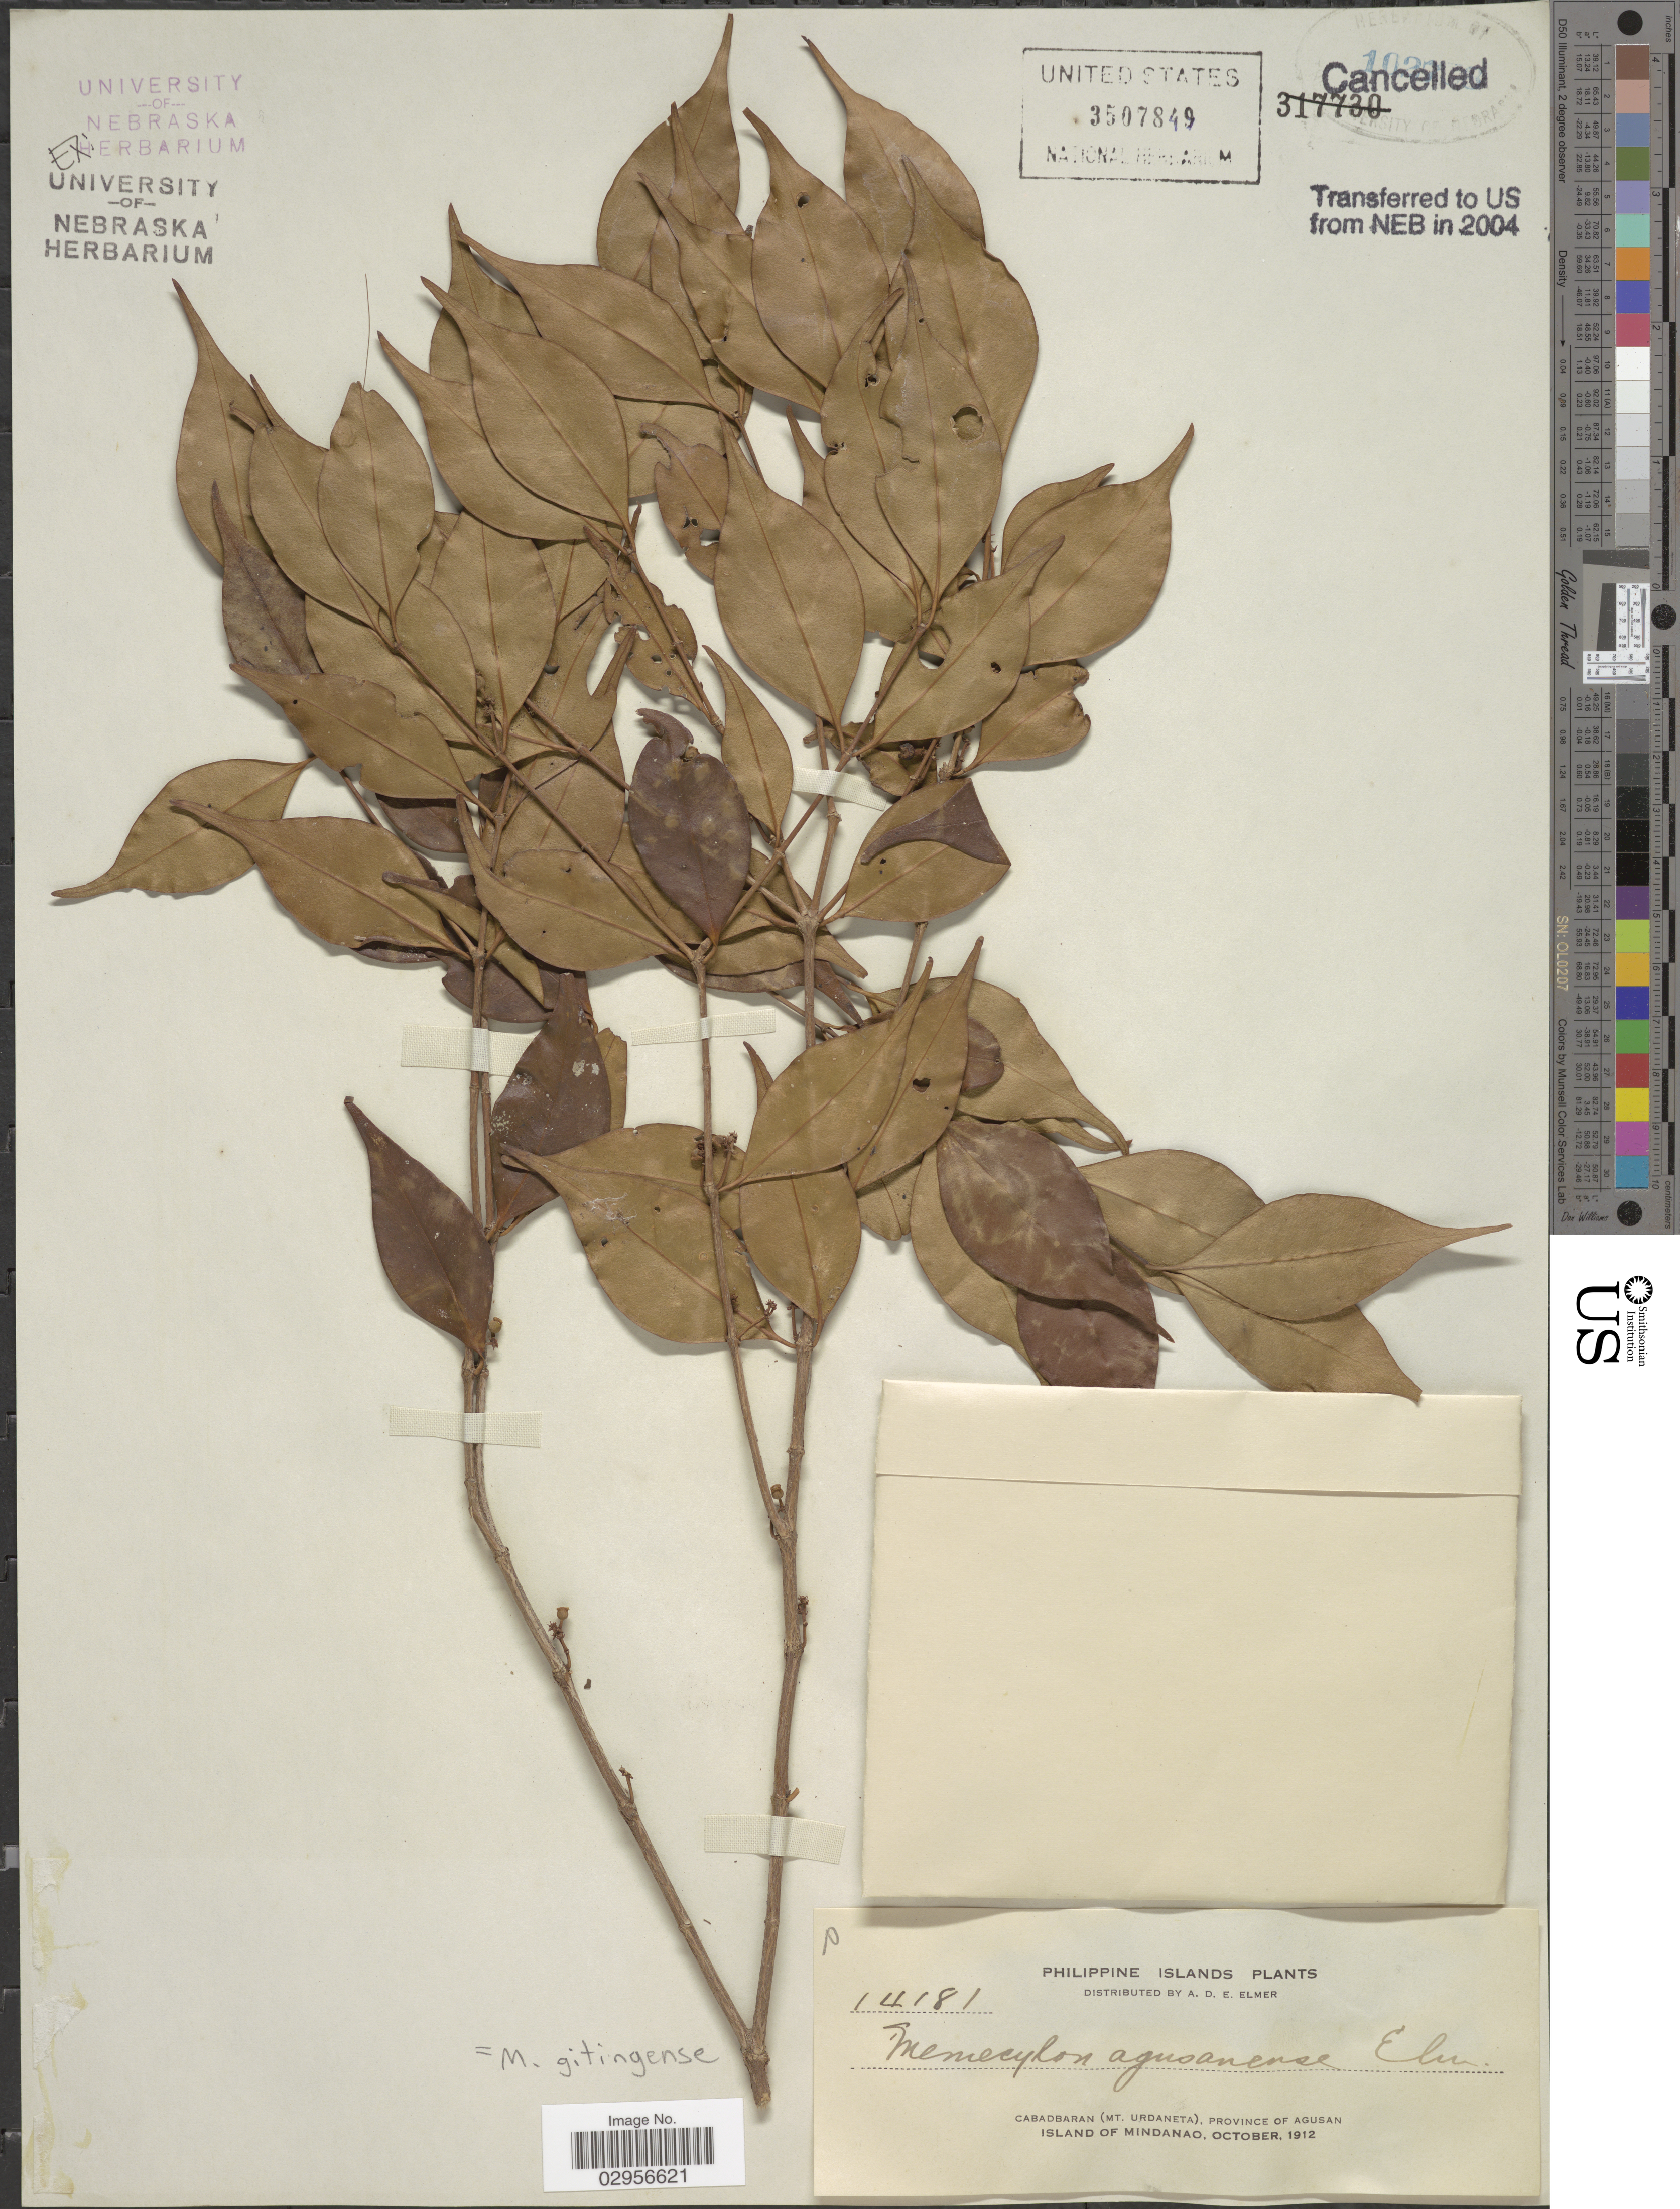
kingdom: Plantae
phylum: Tracheophyta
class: Magnoliopsida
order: Myrtales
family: Melastomataceae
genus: Memecylon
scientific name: Memecylon gitingense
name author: Elmer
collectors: A. D. E. Elmer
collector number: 14181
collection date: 1912-10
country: Philippines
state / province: Caraga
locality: Cabadbaran (Mt. Urdaneta), Province of Agusan, Island of Mindanao.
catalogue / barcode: US 3507849